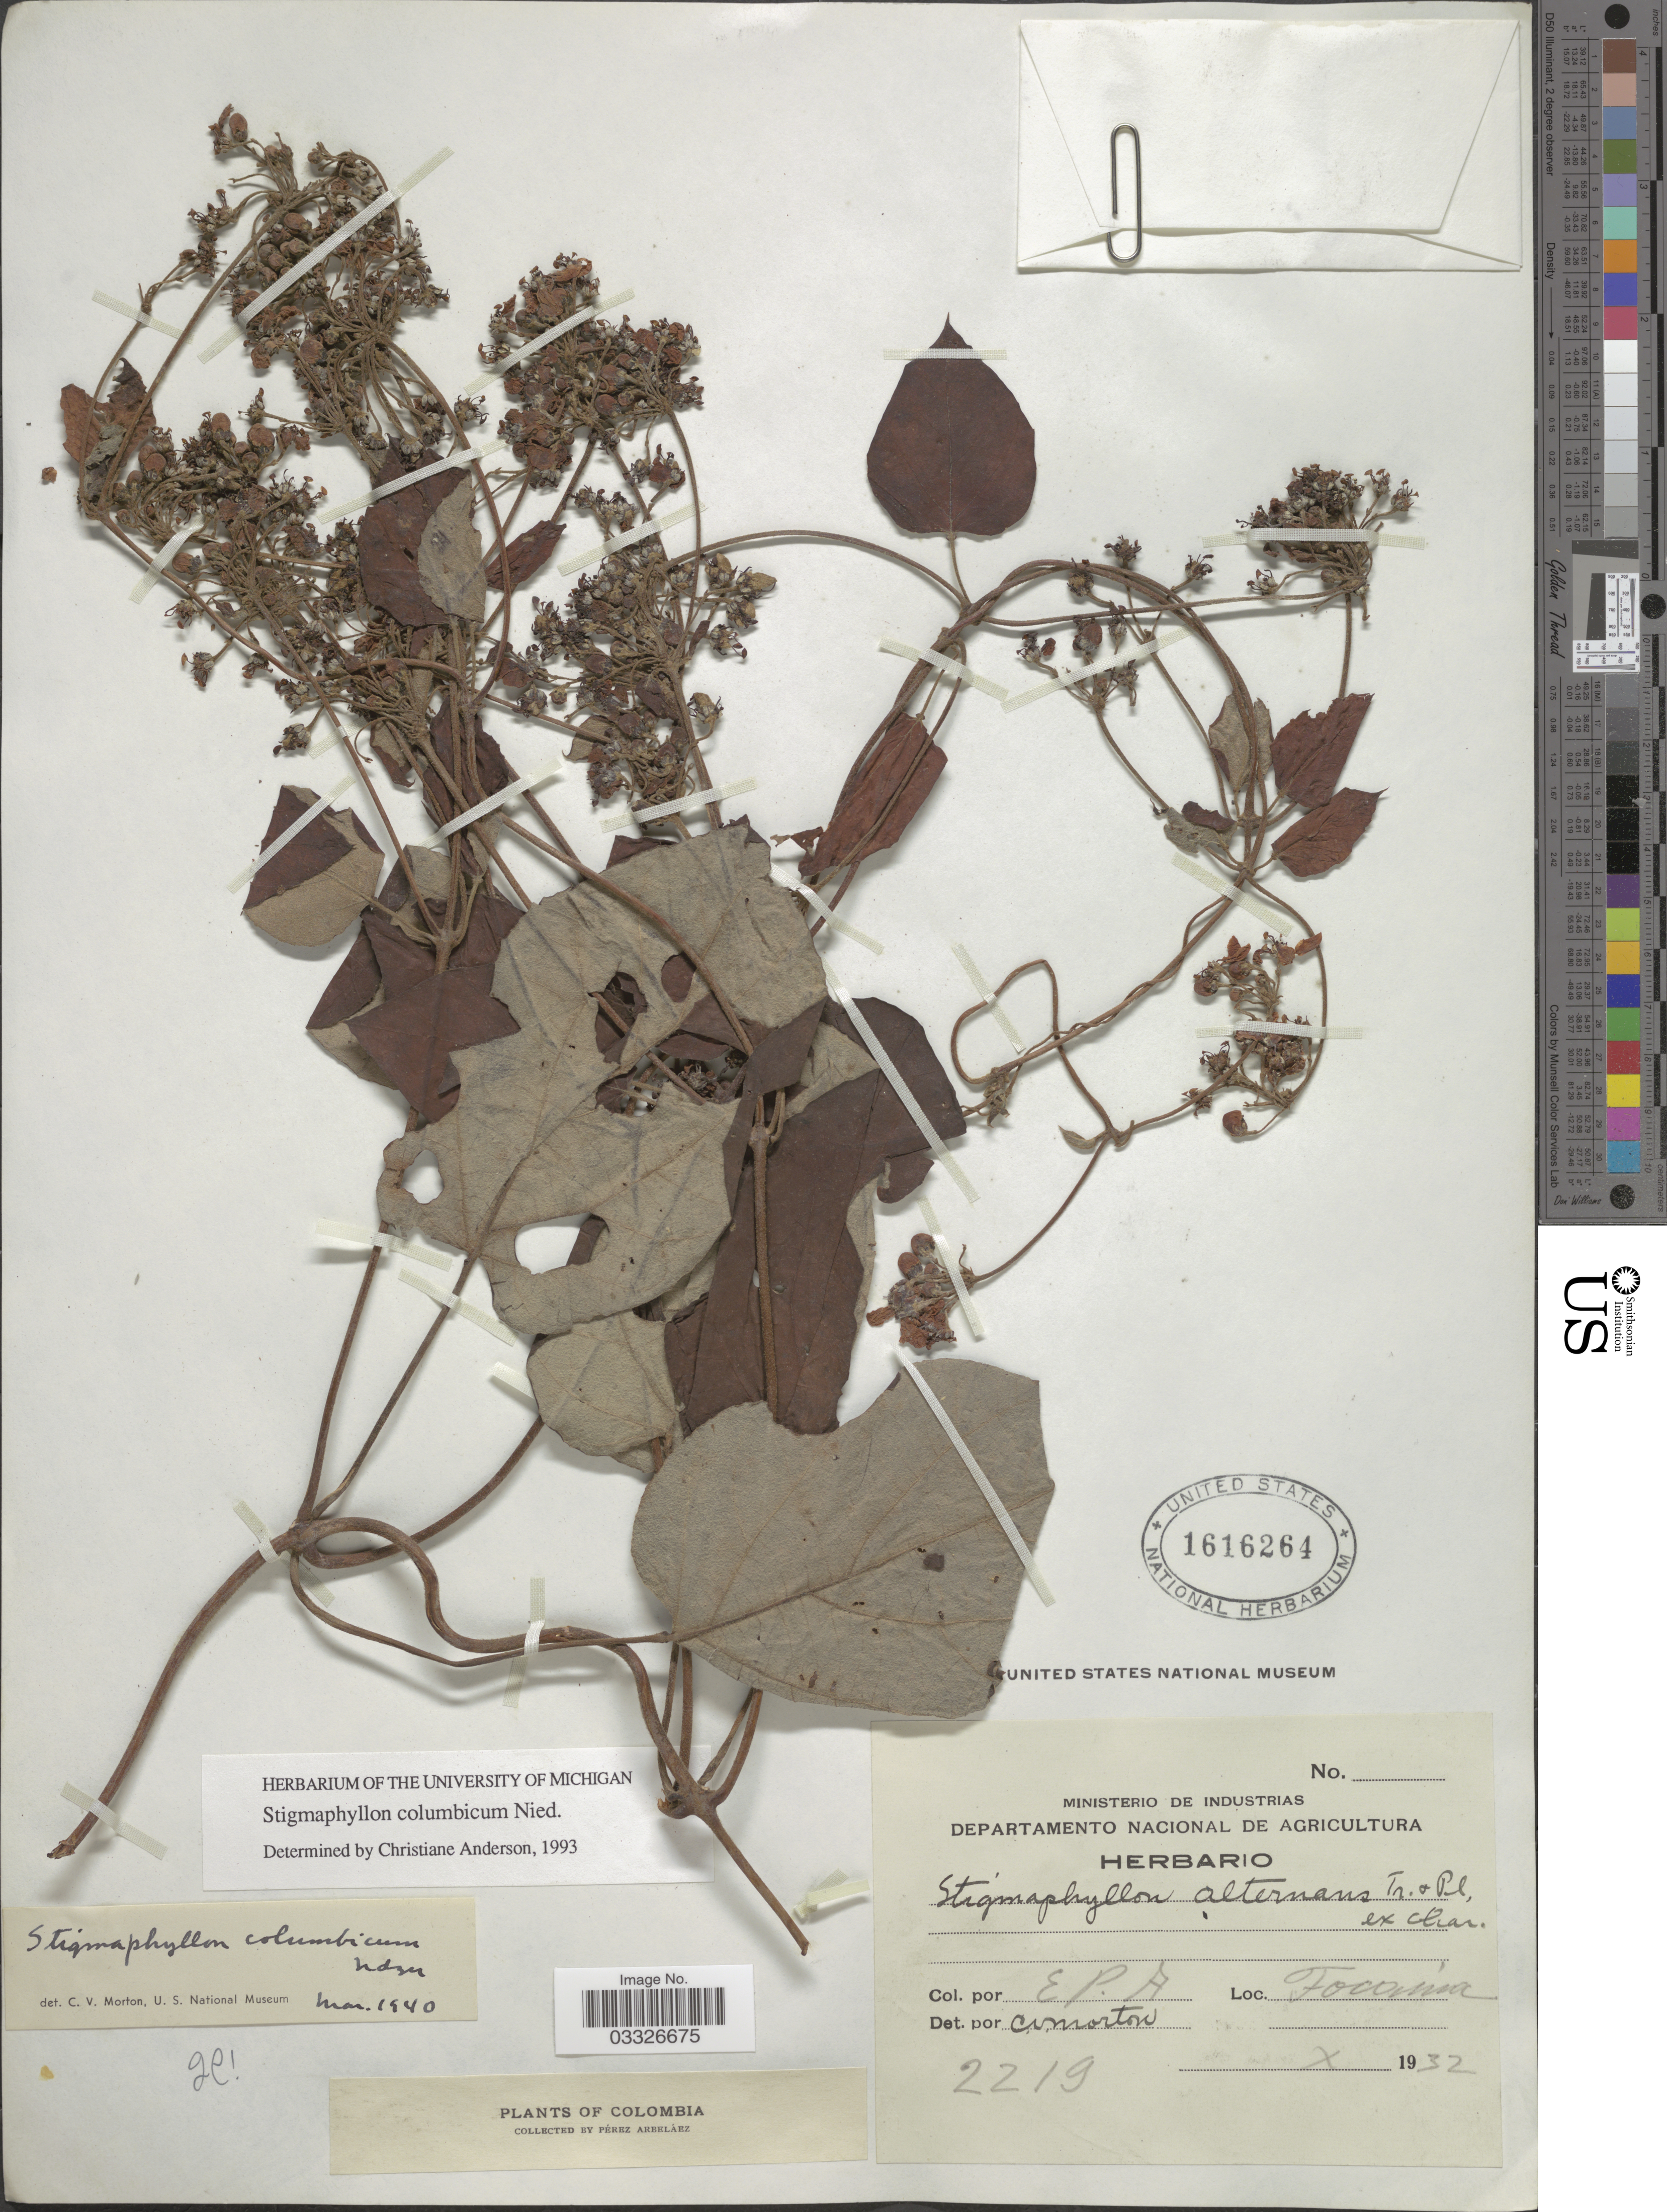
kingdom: Plantae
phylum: Tracheophyta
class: Magnoliopsida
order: Malpighiales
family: Malpighiaceae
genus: Stigmaphyllon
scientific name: Stigmaphyllon columbicum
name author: Nied.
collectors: P. Arbeláez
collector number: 2219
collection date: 1932-10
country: Colombia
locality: Tocaima.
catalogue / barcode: US 1616264